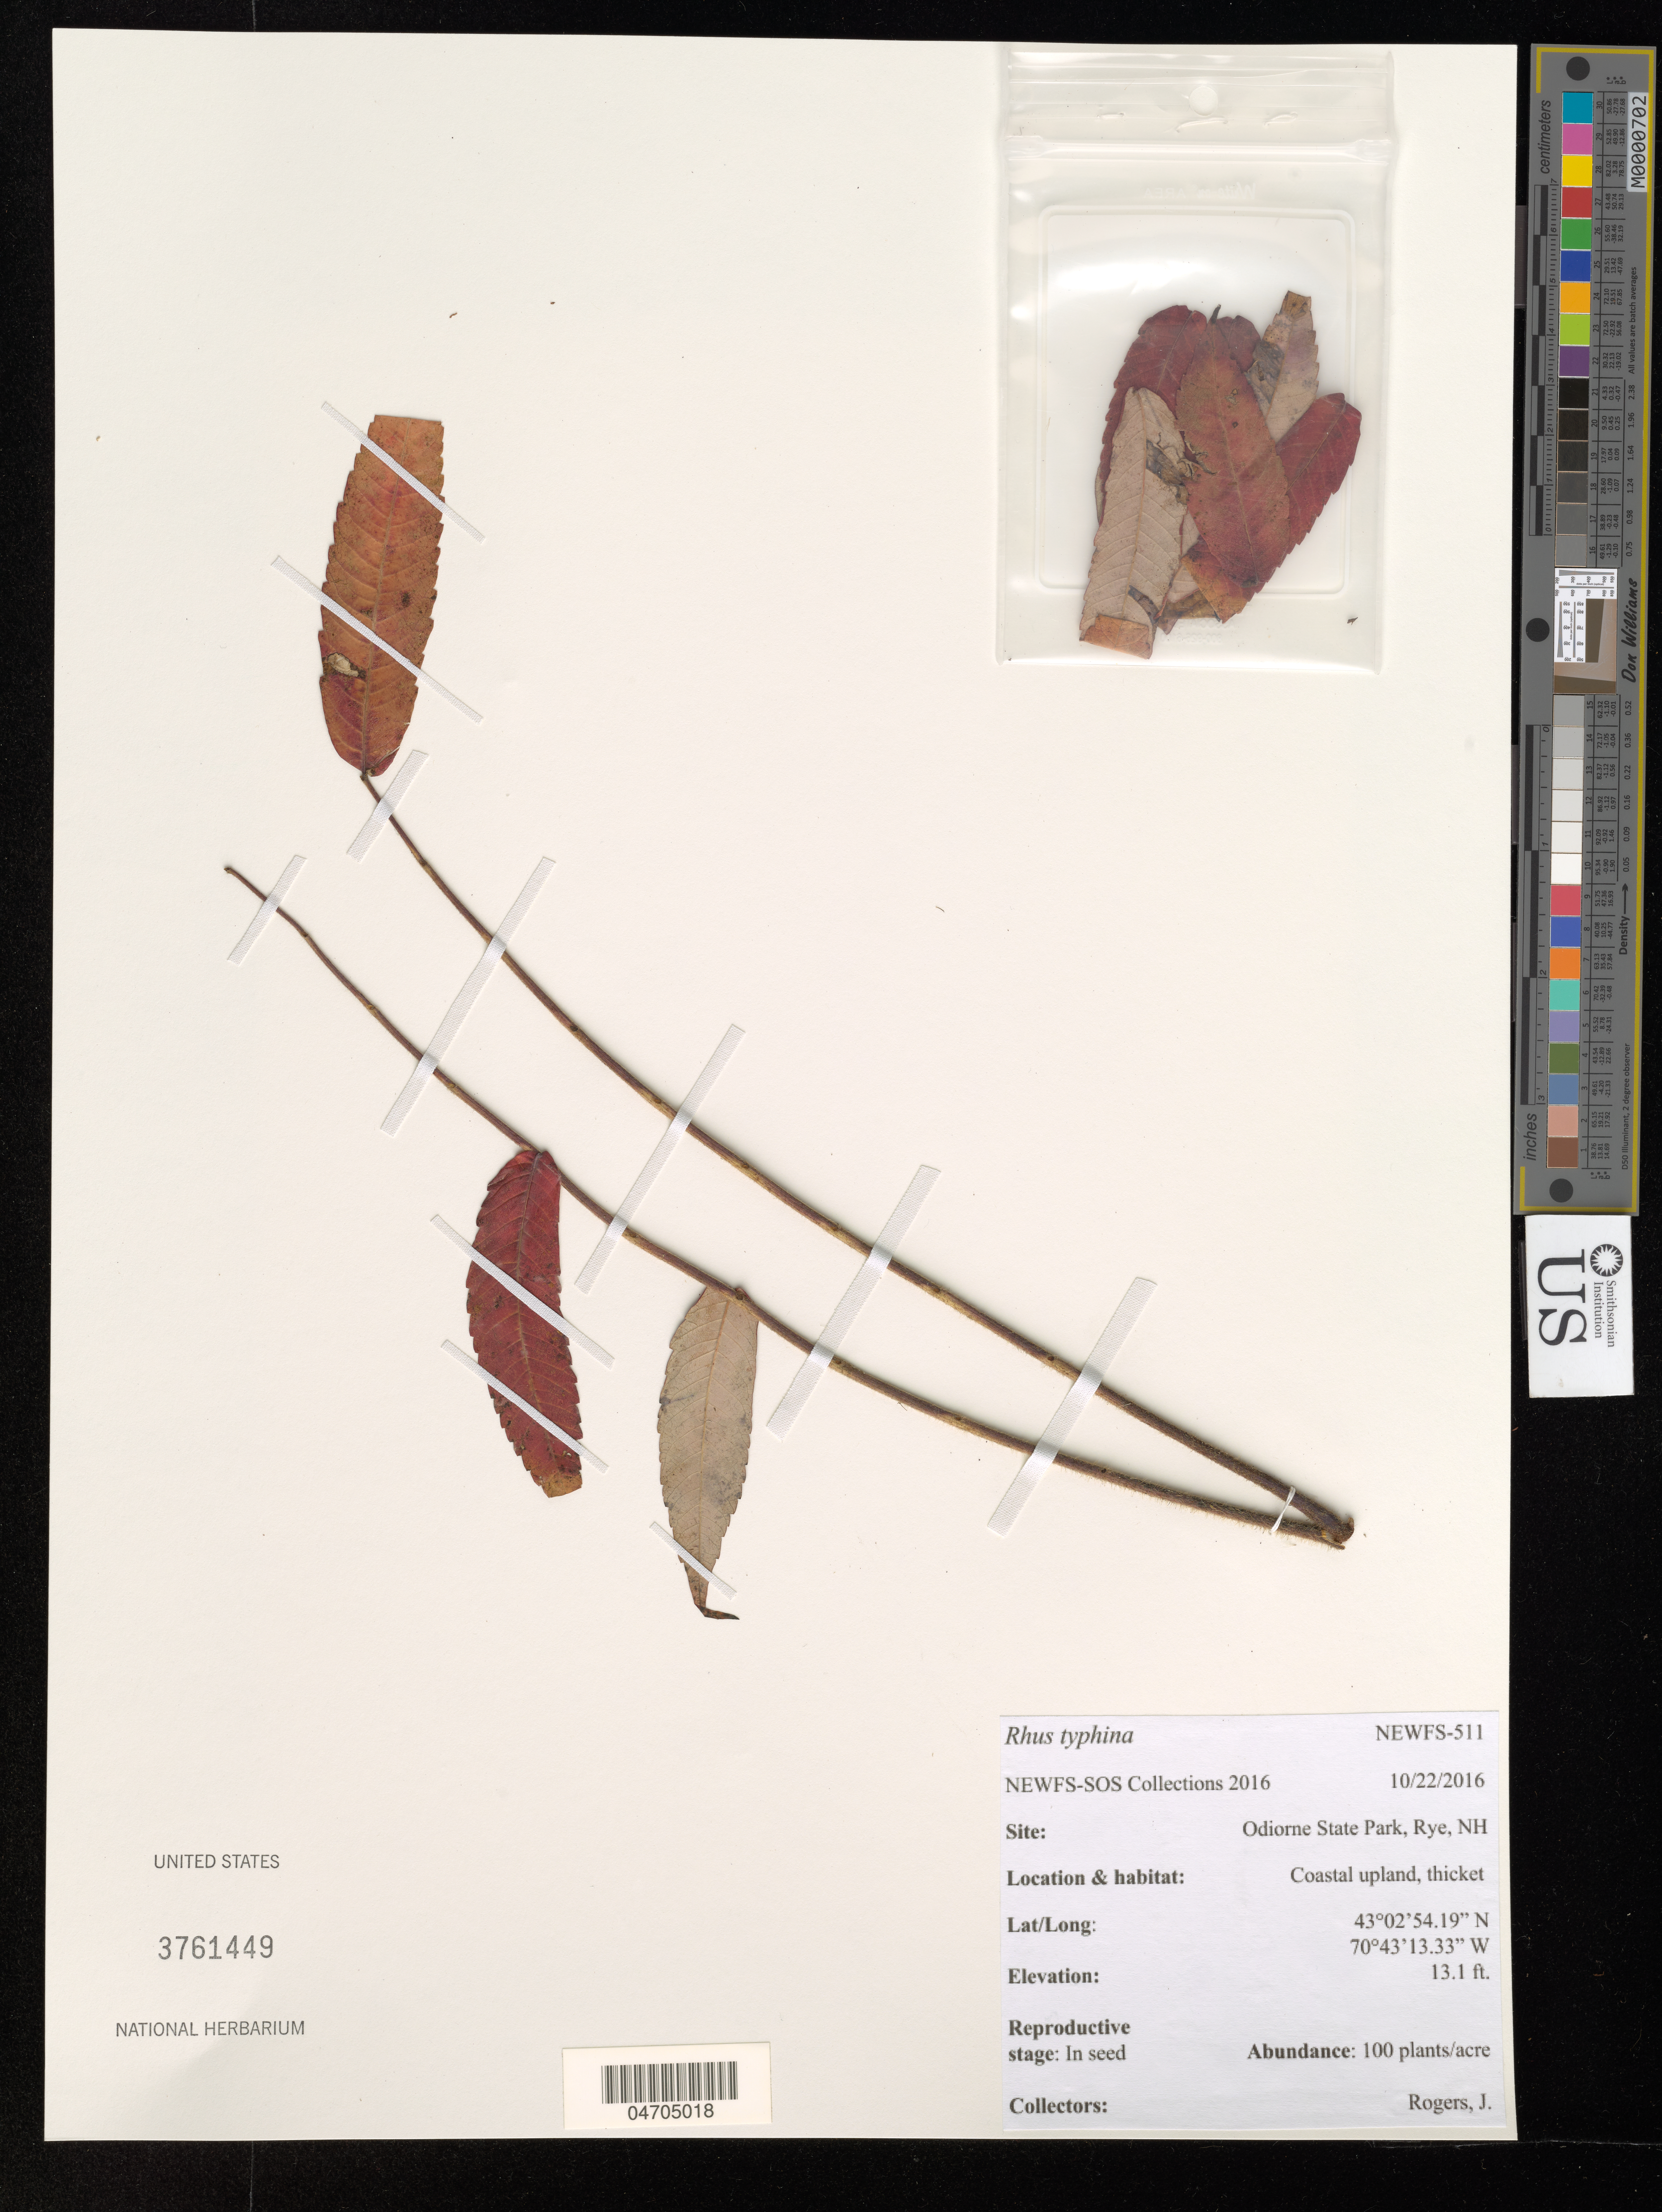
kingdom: Plantae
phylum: Tracheophyta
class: Magnoliopsida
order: Sapindales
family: Anacardiaceae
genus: Rhus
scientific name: Rhus typhina var. laciniata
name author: Alph. Wood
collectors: J. Rogers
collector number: NEWFS-511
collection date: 2016-10-22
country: United States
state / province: New Hampshire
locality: Odiorne State Park, Rye.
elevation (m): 4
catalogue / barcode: US 3761449